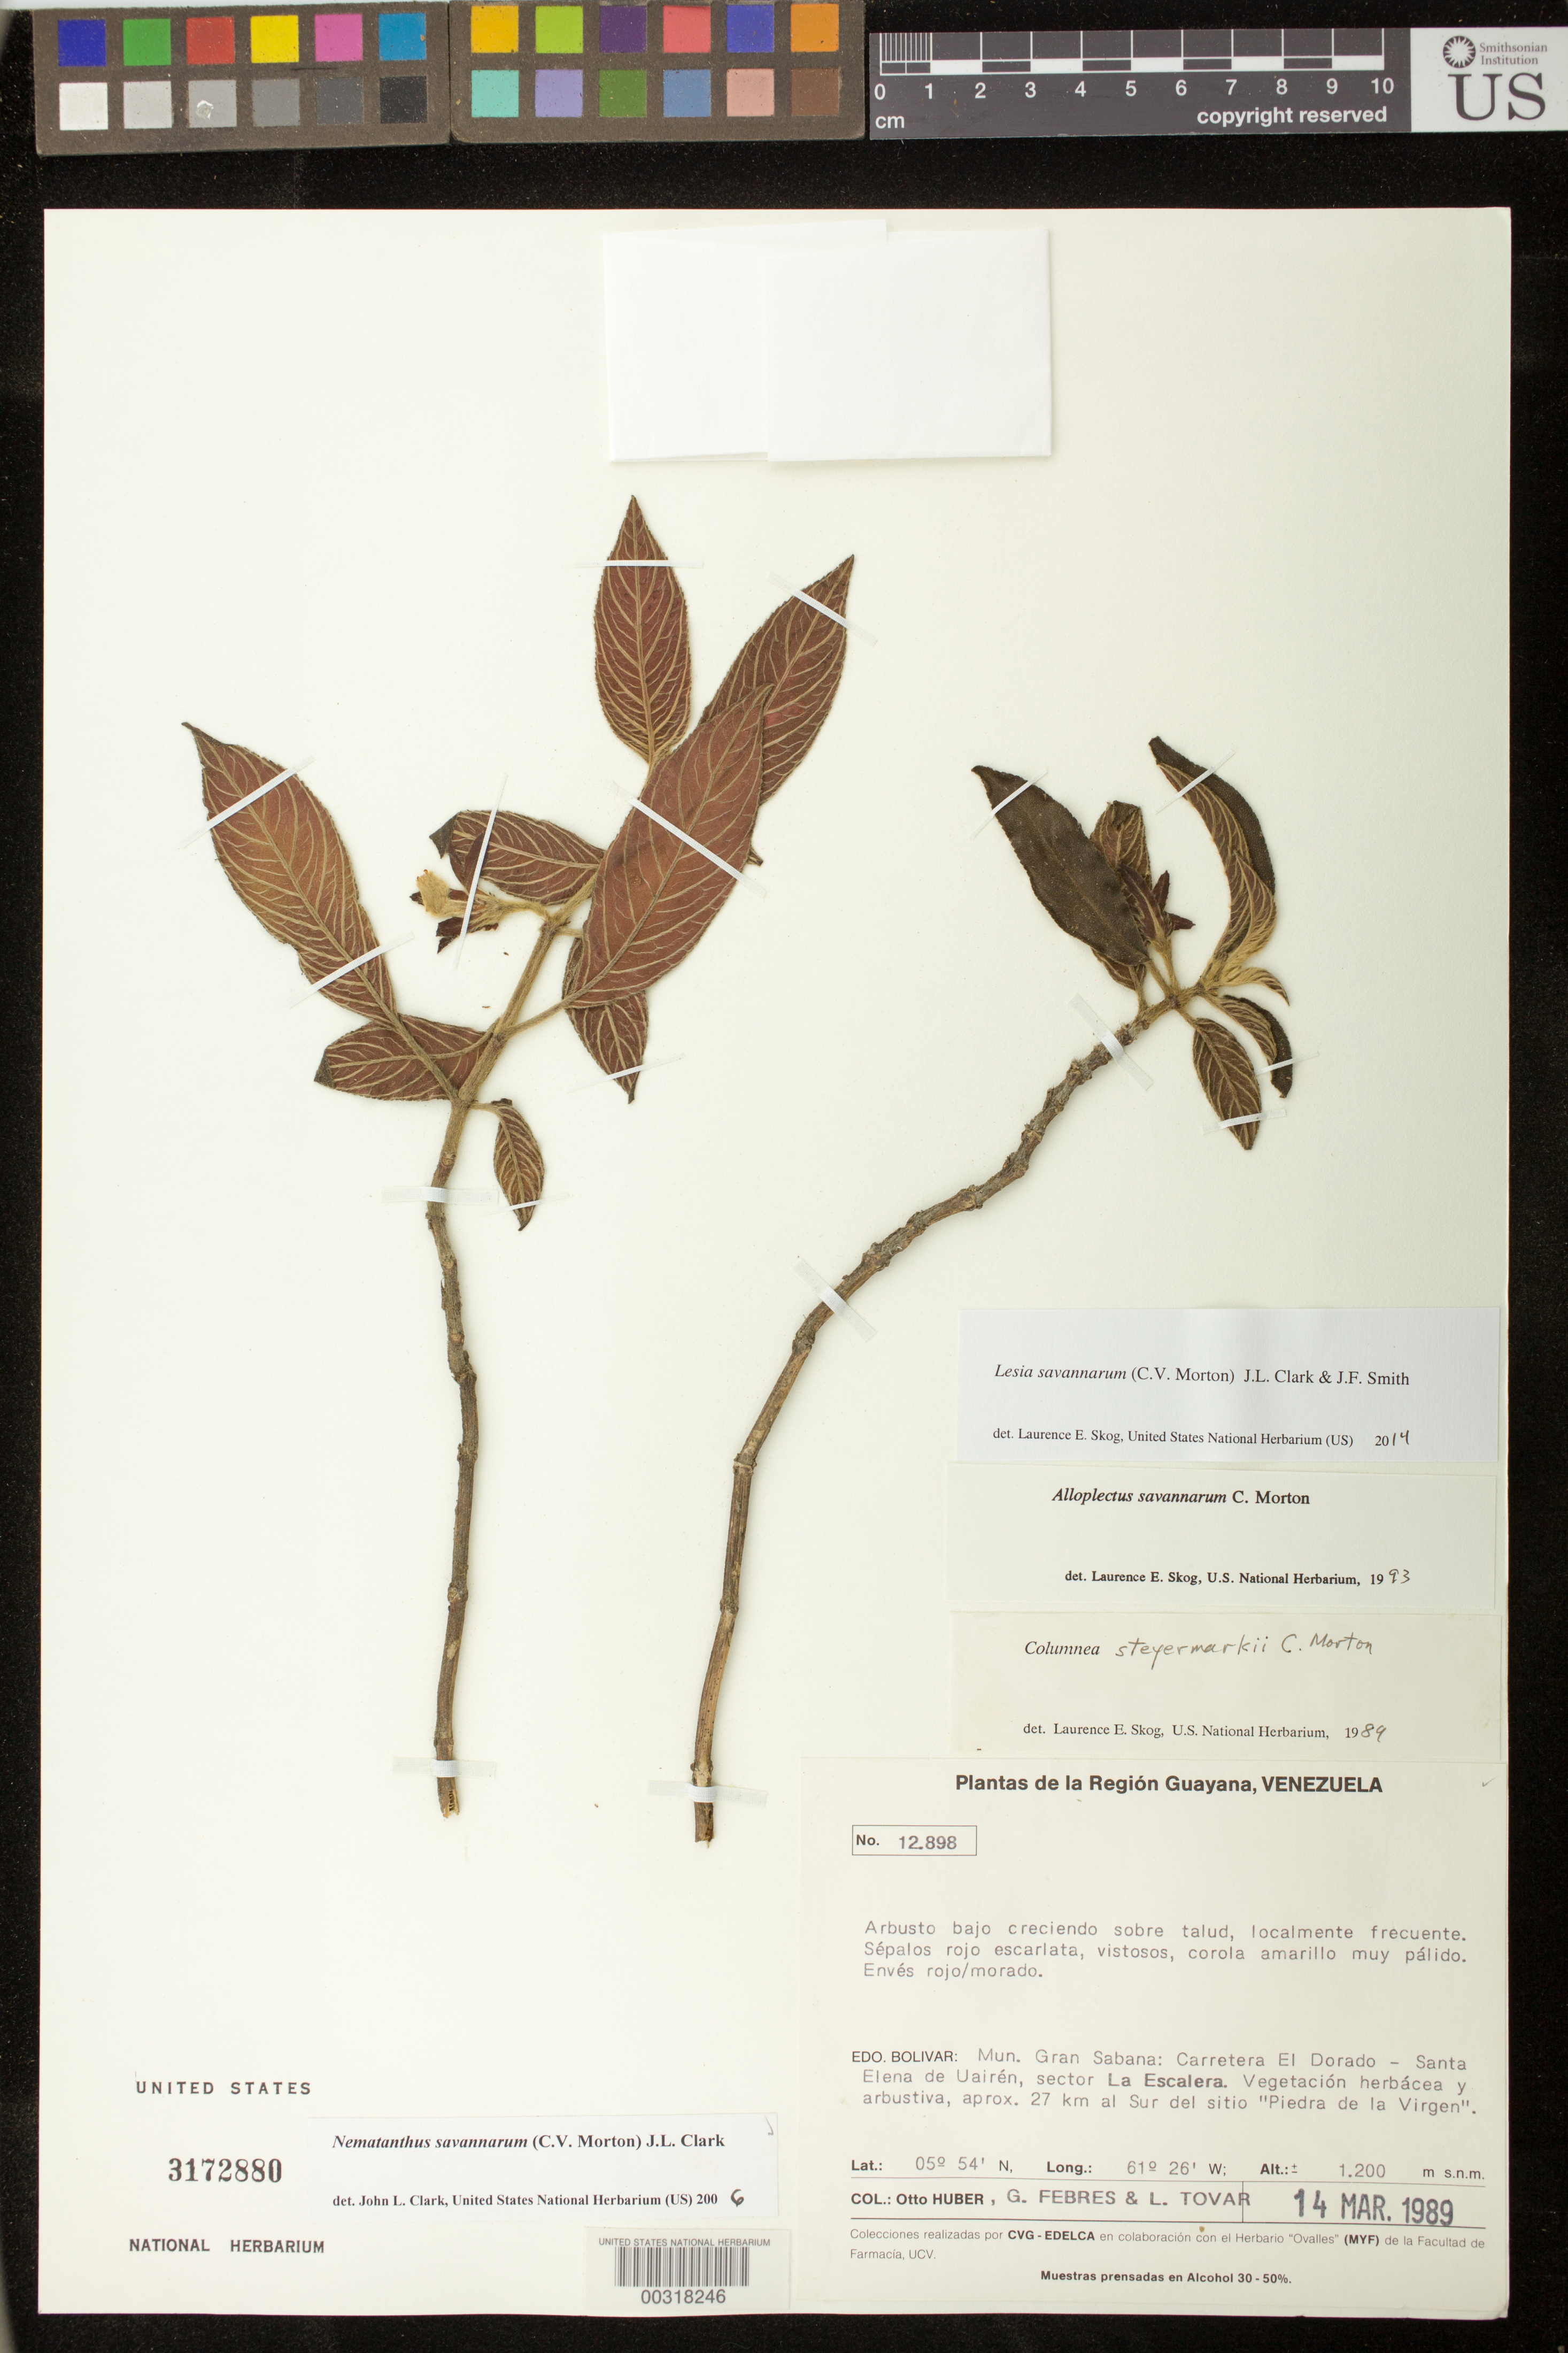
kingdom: Plantae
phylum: Tracheophyta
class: Magnoliopsida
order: Lamiales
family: Gesneriaceae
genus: Lesia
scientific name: Lesia savannarum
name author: (C.V. Morton) J.L. Clark & J.F. Sm.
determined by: Skog, Laurence E.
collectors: O. Huber, G. Febres & L. Tovar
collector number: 12898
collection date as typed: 14 Mar 1989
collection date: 1989-03-14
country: Venezuela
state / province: Bolívar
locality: Mun. Gran Sabana: Carretera El Dorado - Santa Elena de Uairén, sector La Escalera, aprox. 27 km al Sur del sitio "Piedra de la Virgen"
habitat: Vegetación herbácea y arbustiva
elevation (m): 1200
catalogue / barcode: US 3172880